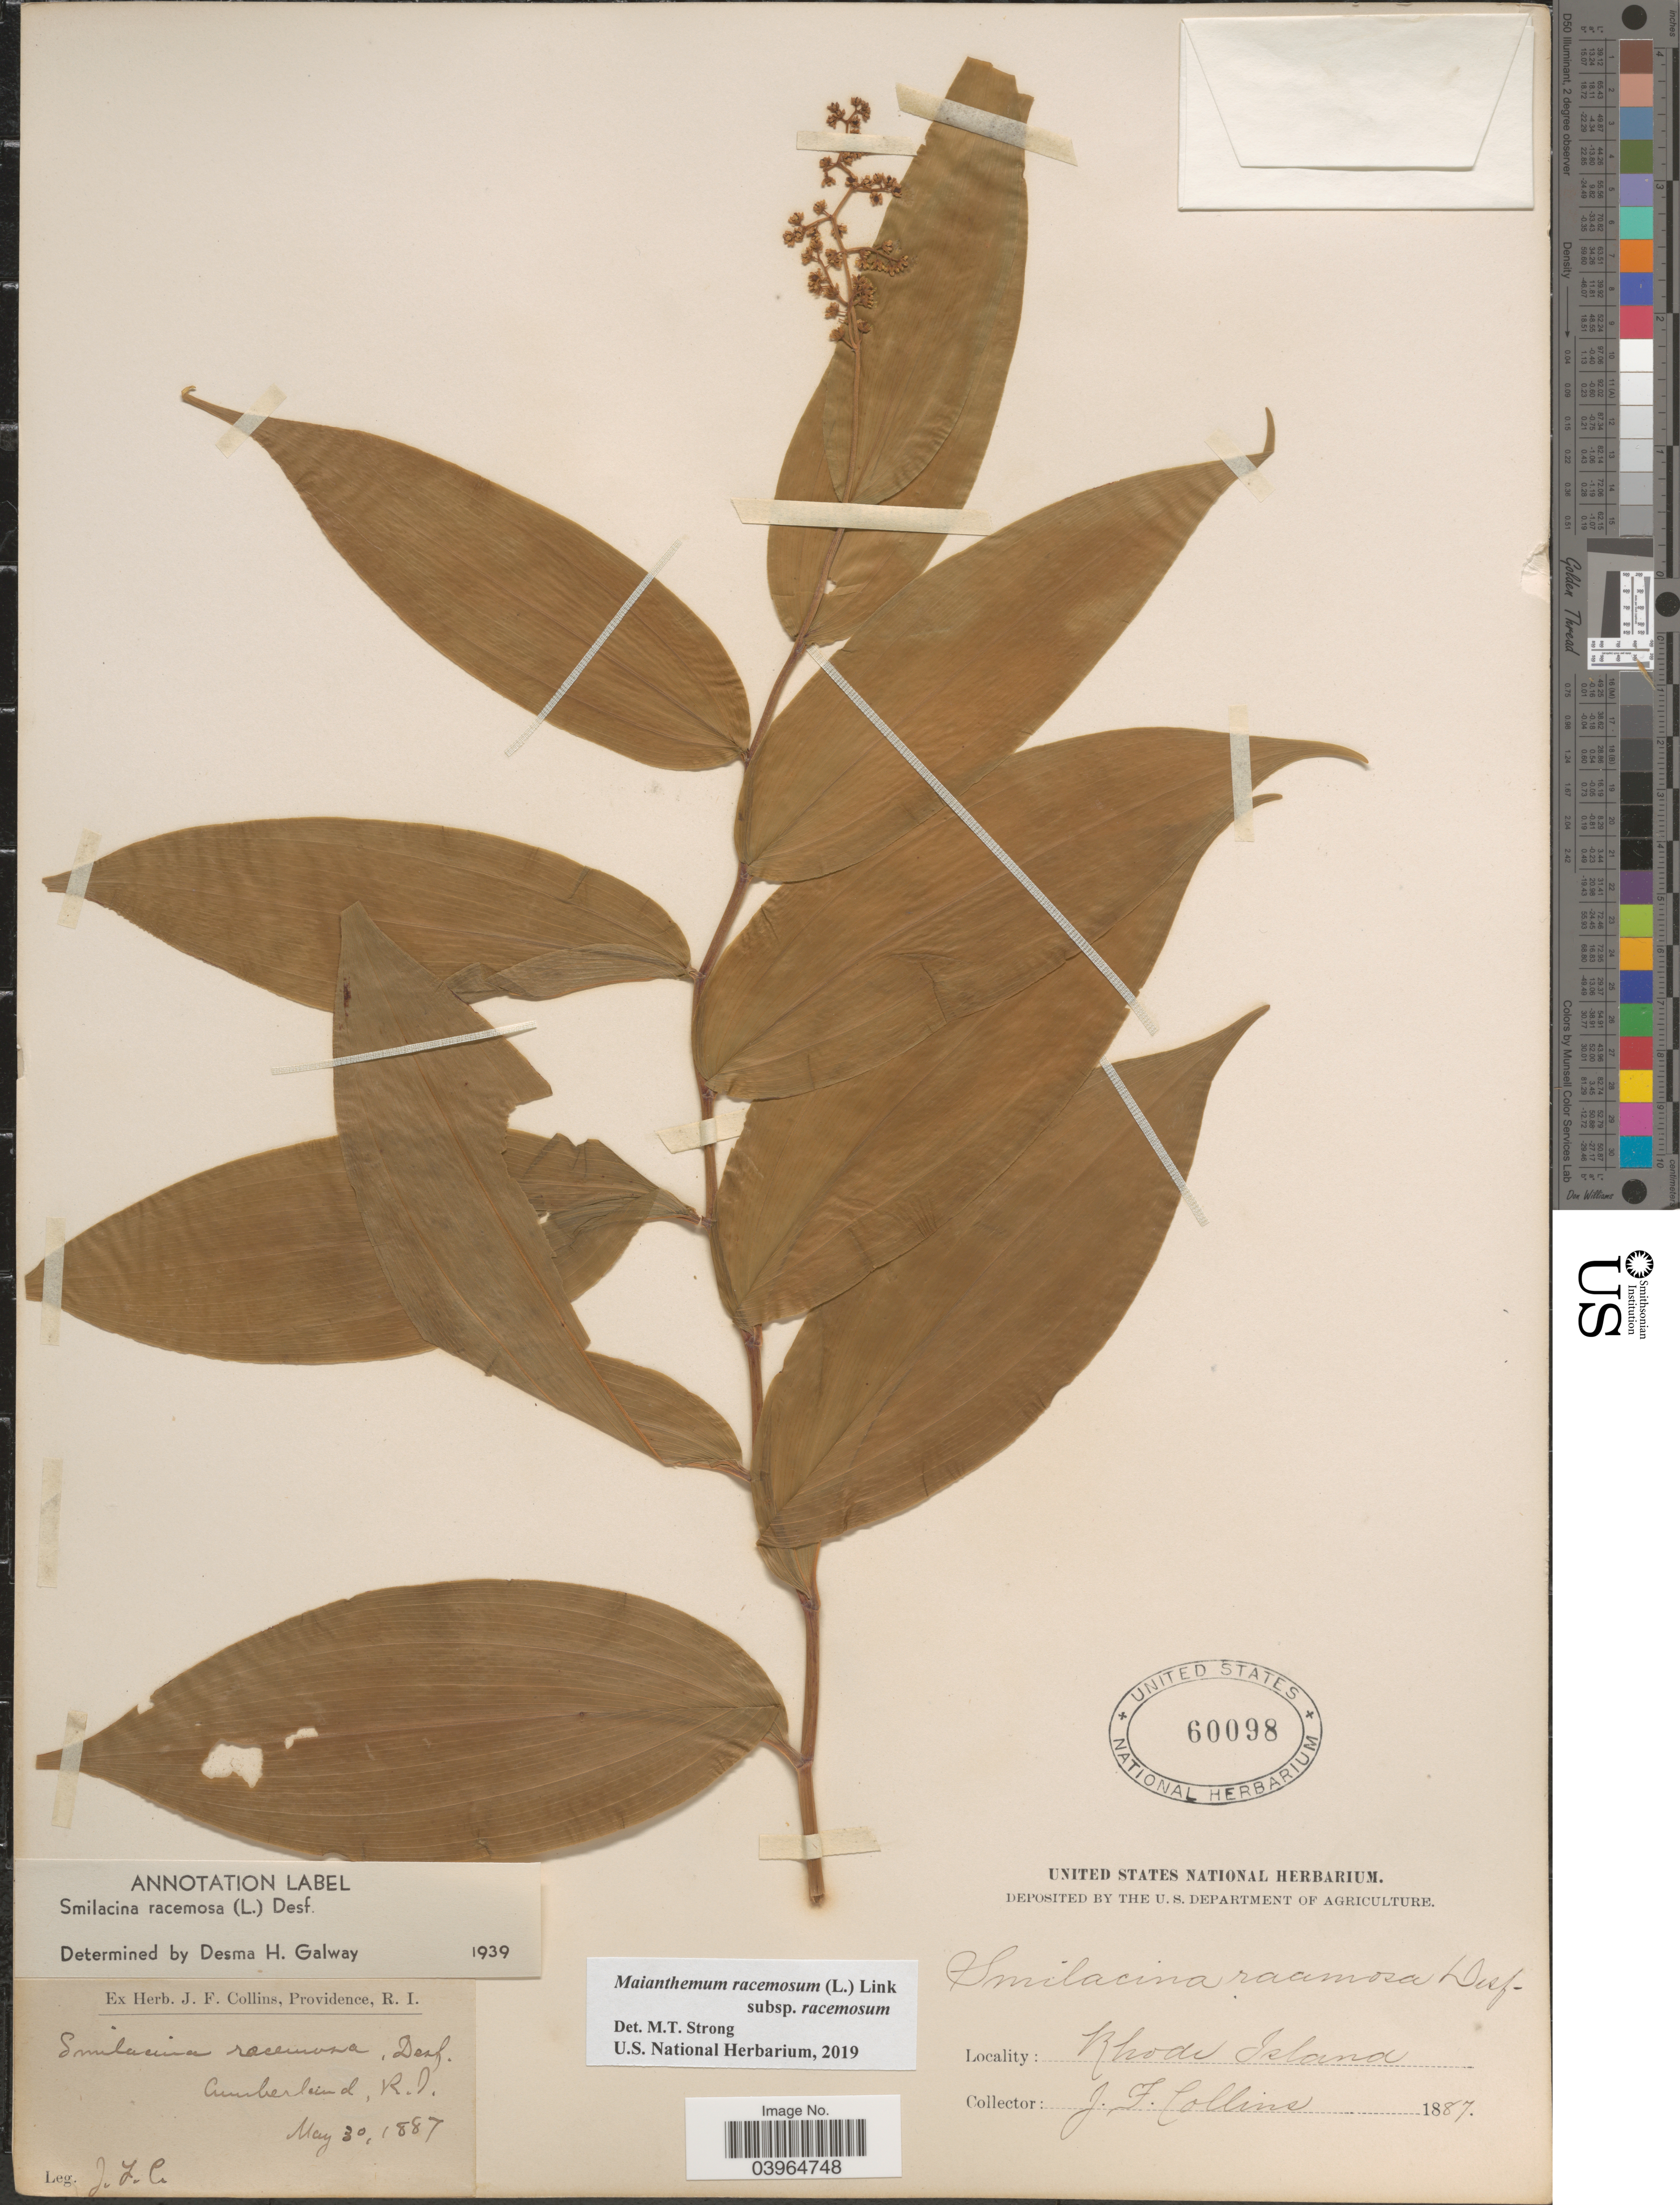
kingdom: Plantae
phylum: Tracheophyta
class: Liliopsida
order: Asparagales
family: Asparagaceae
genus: Maianthemum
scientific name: Maianthemum racemosum subsp. racemosum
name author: (L.) Link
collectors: J. Collins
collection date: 1887-05-30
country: United States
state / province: Rhode Island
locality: Cumberland, R.I.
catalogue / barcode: US 60098